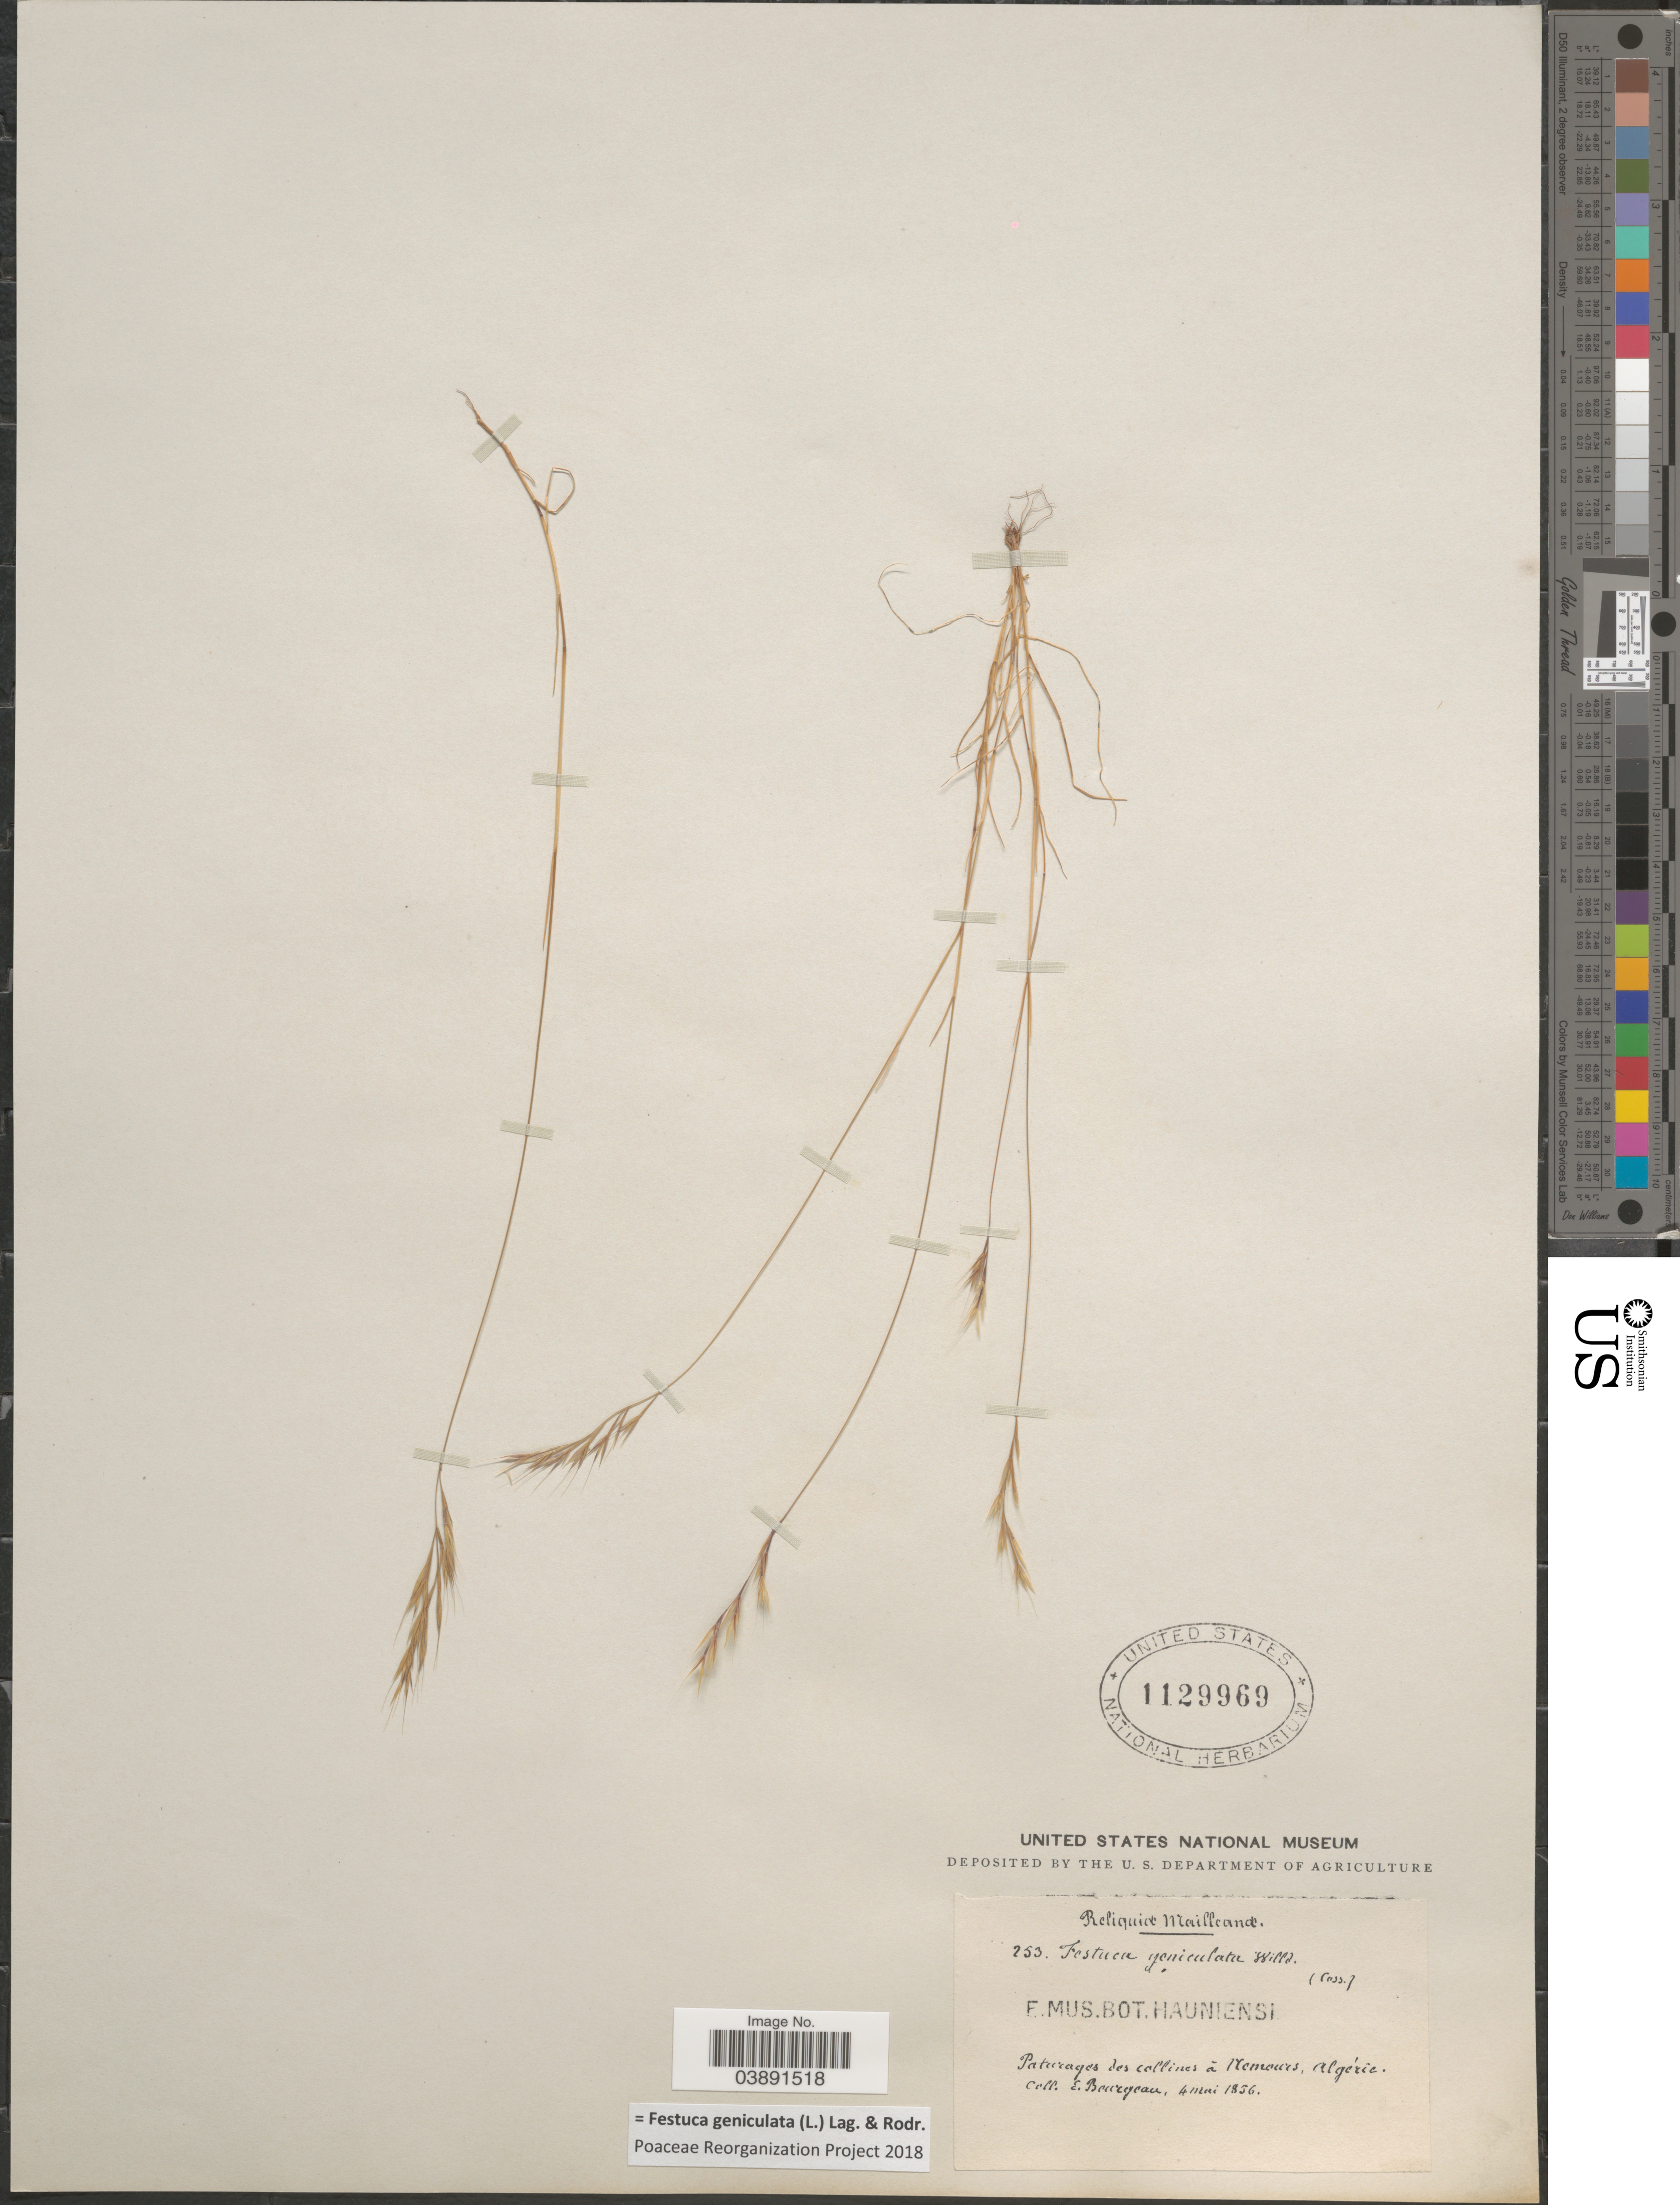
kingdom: Plantae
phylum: Tracheophyta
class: Liliopsida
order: Poales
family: Poaceae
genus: Festuca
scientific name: Festuca geniculata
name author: (L.) Lag. & Rodr.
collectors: E. Bourgeau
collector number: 253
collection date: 1856-05-04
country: Algeria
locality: Paturages des collines à Nemours.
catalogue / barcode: US 1129969